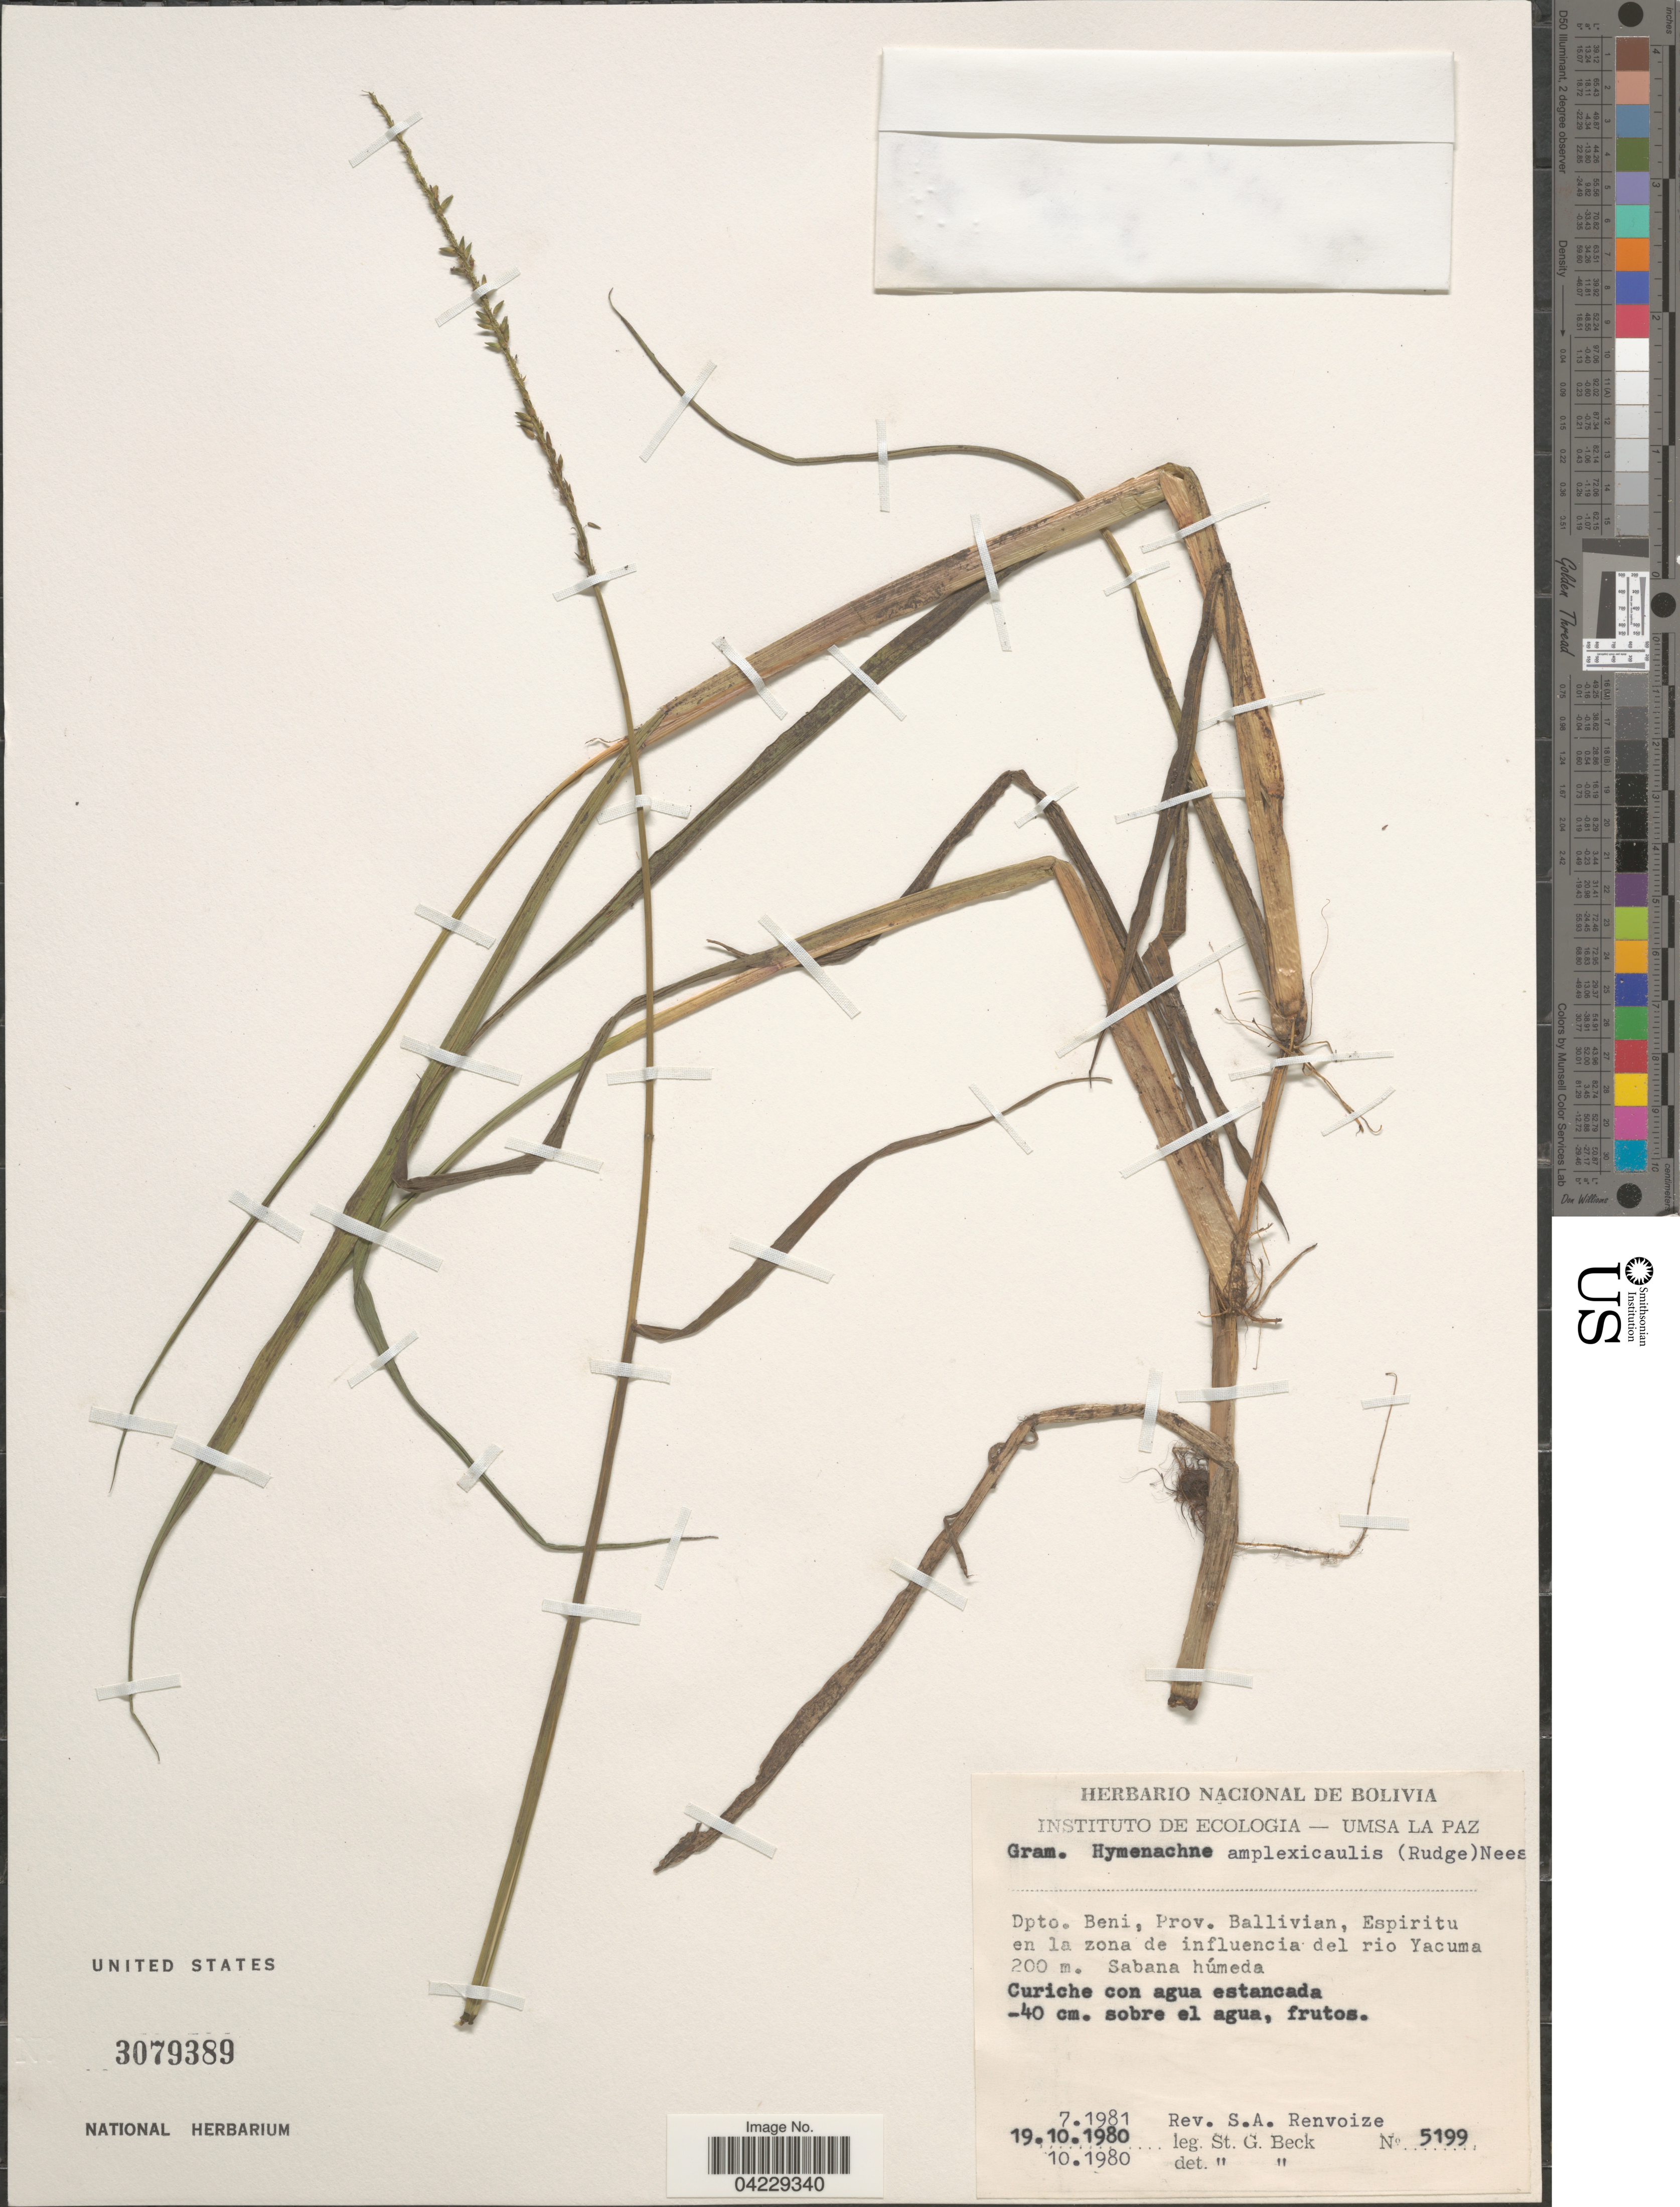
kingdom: Plantae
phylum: Tracheophyta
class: Liliopsida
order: Poales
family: Poaceae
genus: Hymenachne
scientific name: Hymenachne amplexicaulis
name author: (Rudge) Nees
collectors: S. G. Beck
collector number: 5199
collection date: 1980-10-19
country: Bolivia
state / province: Beni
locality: Dpto. Beni, Prov. Ballivian, Espiritu en la zona de influencia del rio Yacuma.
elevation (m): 200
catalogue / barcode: US 3079389